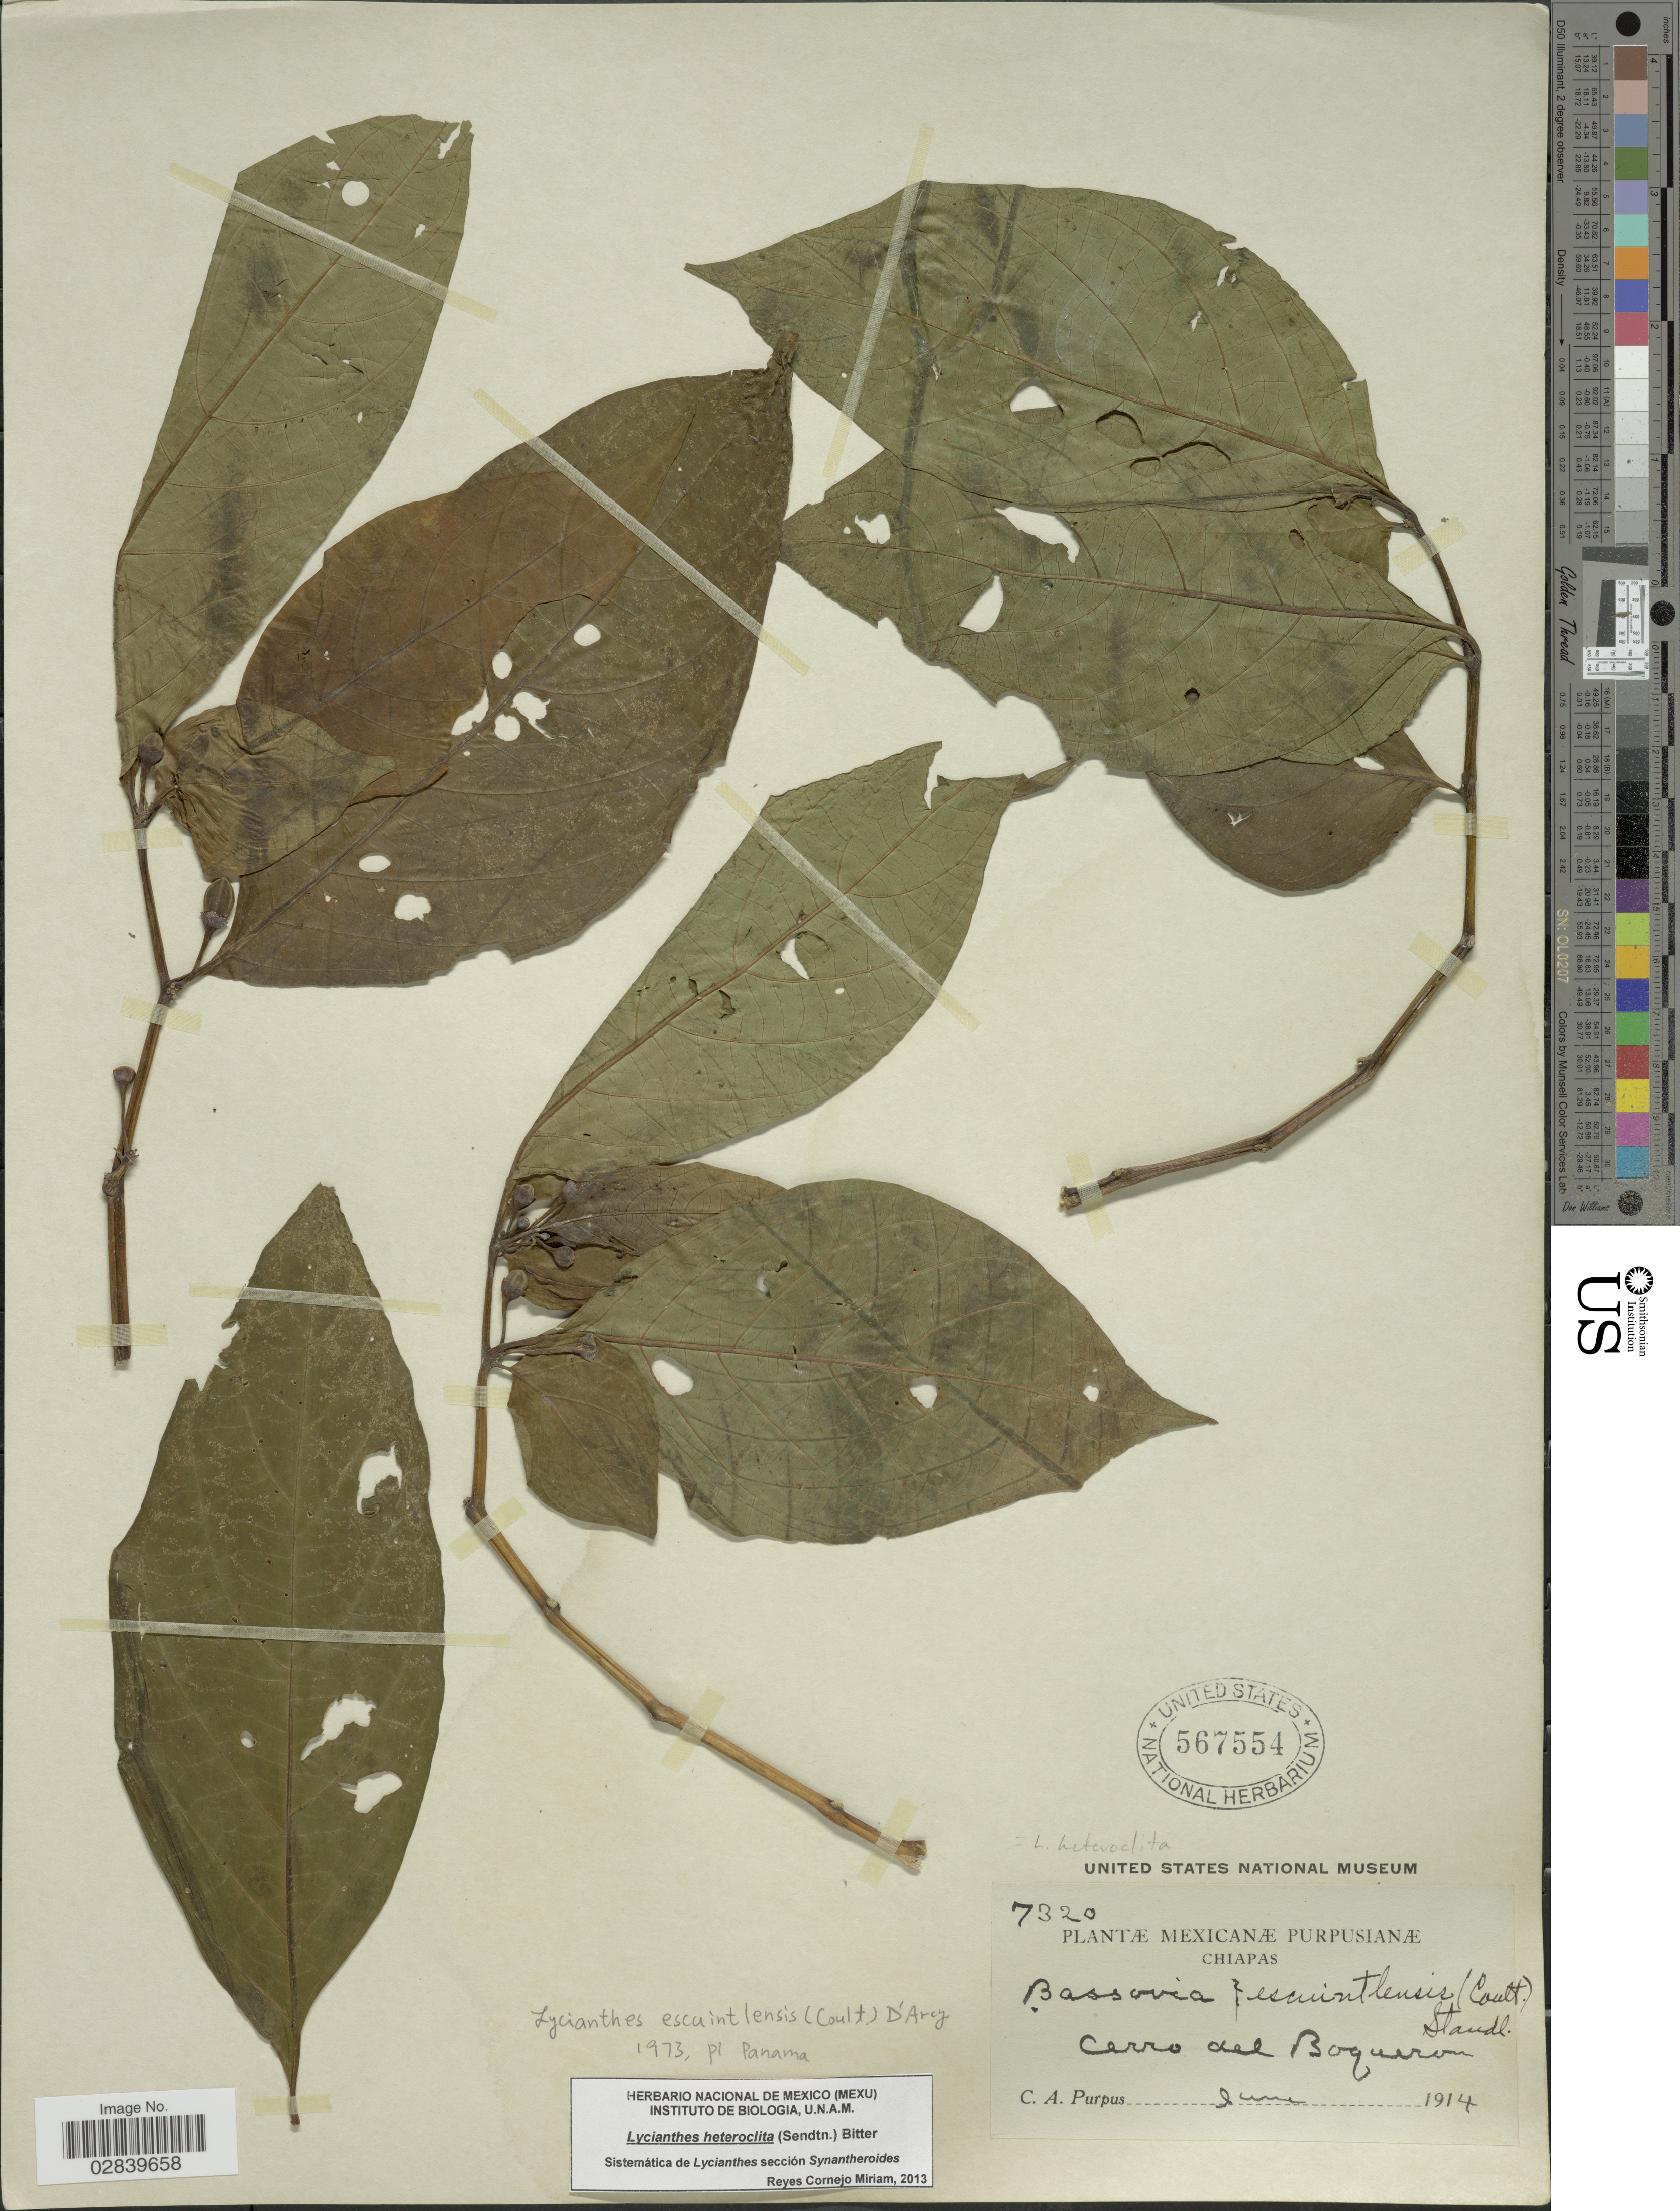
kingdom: Plantae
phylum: Tracheophyta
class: Magnoliopsida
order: Solanales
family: Solanaceae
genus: Lycianthes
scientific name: Lycianthes heteroclita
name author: (Sendtn.) Bitter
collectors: C. A. Purpus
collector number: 7320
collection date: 1914-06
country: Mexico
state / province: Chiapas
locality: Cerro del Boqueron.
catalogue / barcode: US 567554